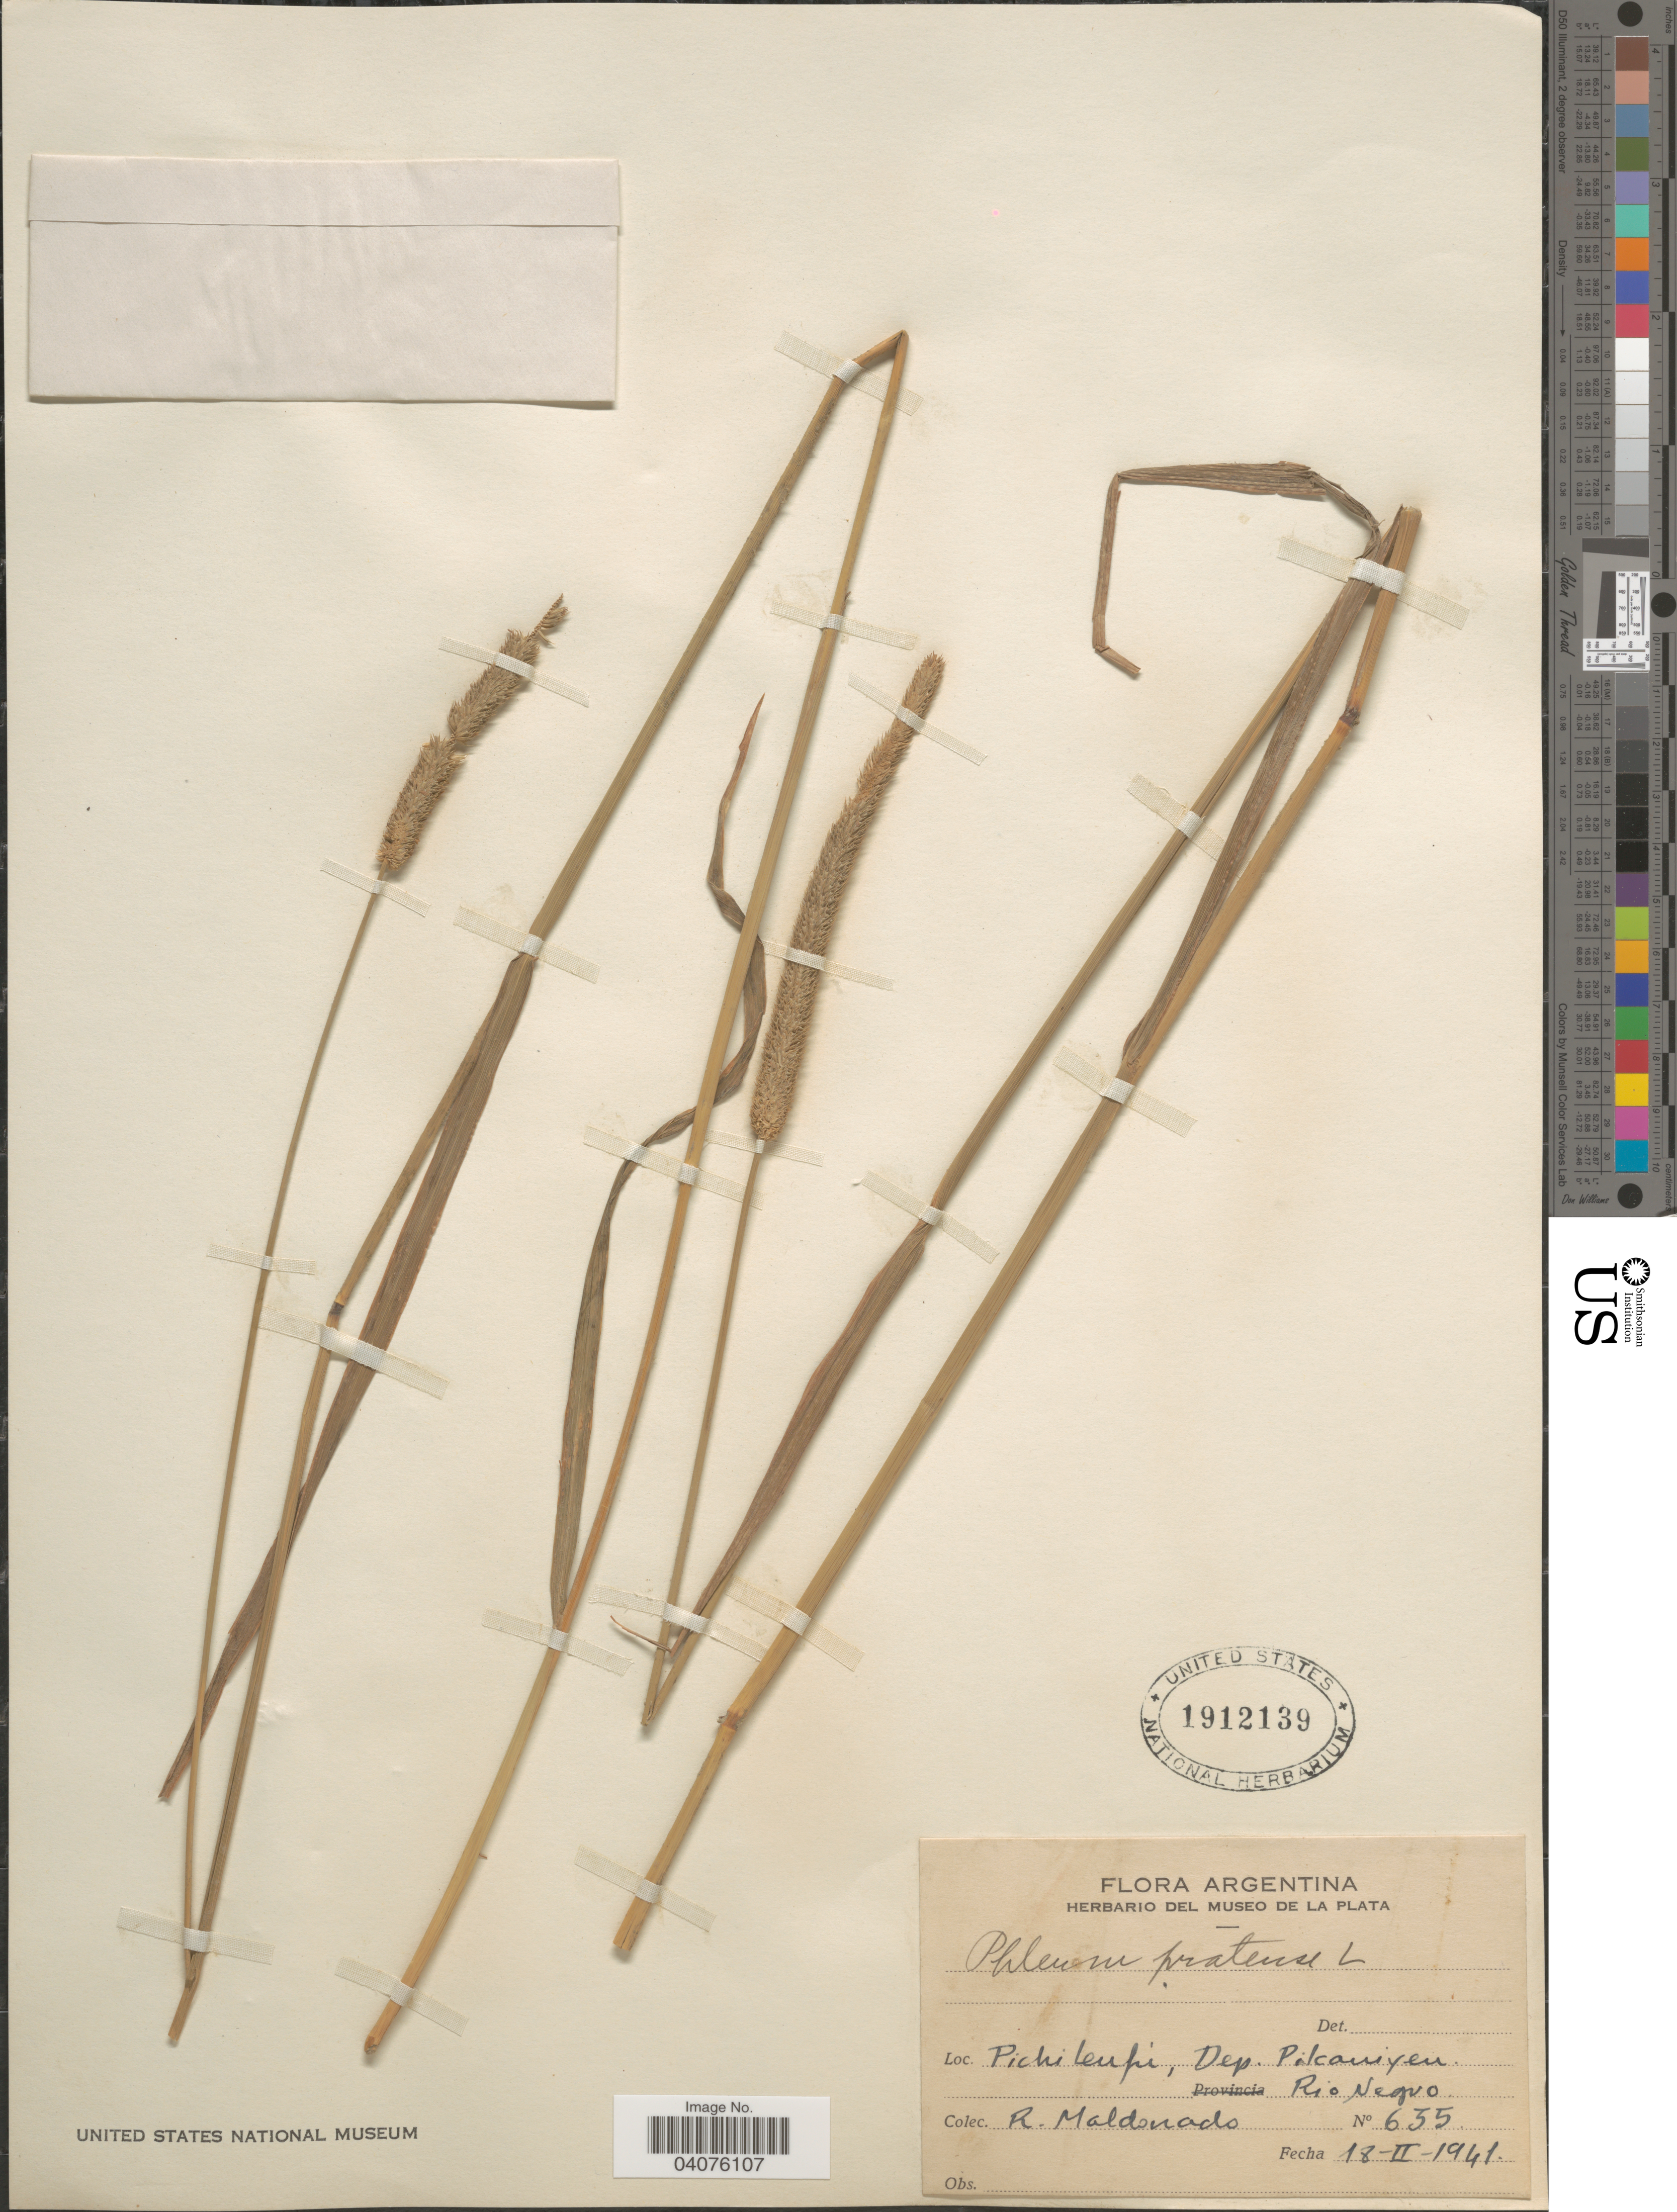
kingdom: Plantae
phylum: Tracheophyta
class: Liliopsida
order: Poales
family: Poaceae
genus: Phleum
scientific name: Phleum pratense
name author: L.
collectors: R. Maldonado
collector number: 635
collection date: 1941-02-18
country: Argentina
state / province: Rio Negro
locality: Pichi leufi, Dep. Pilcaniyeu.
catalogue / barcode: US 1912139